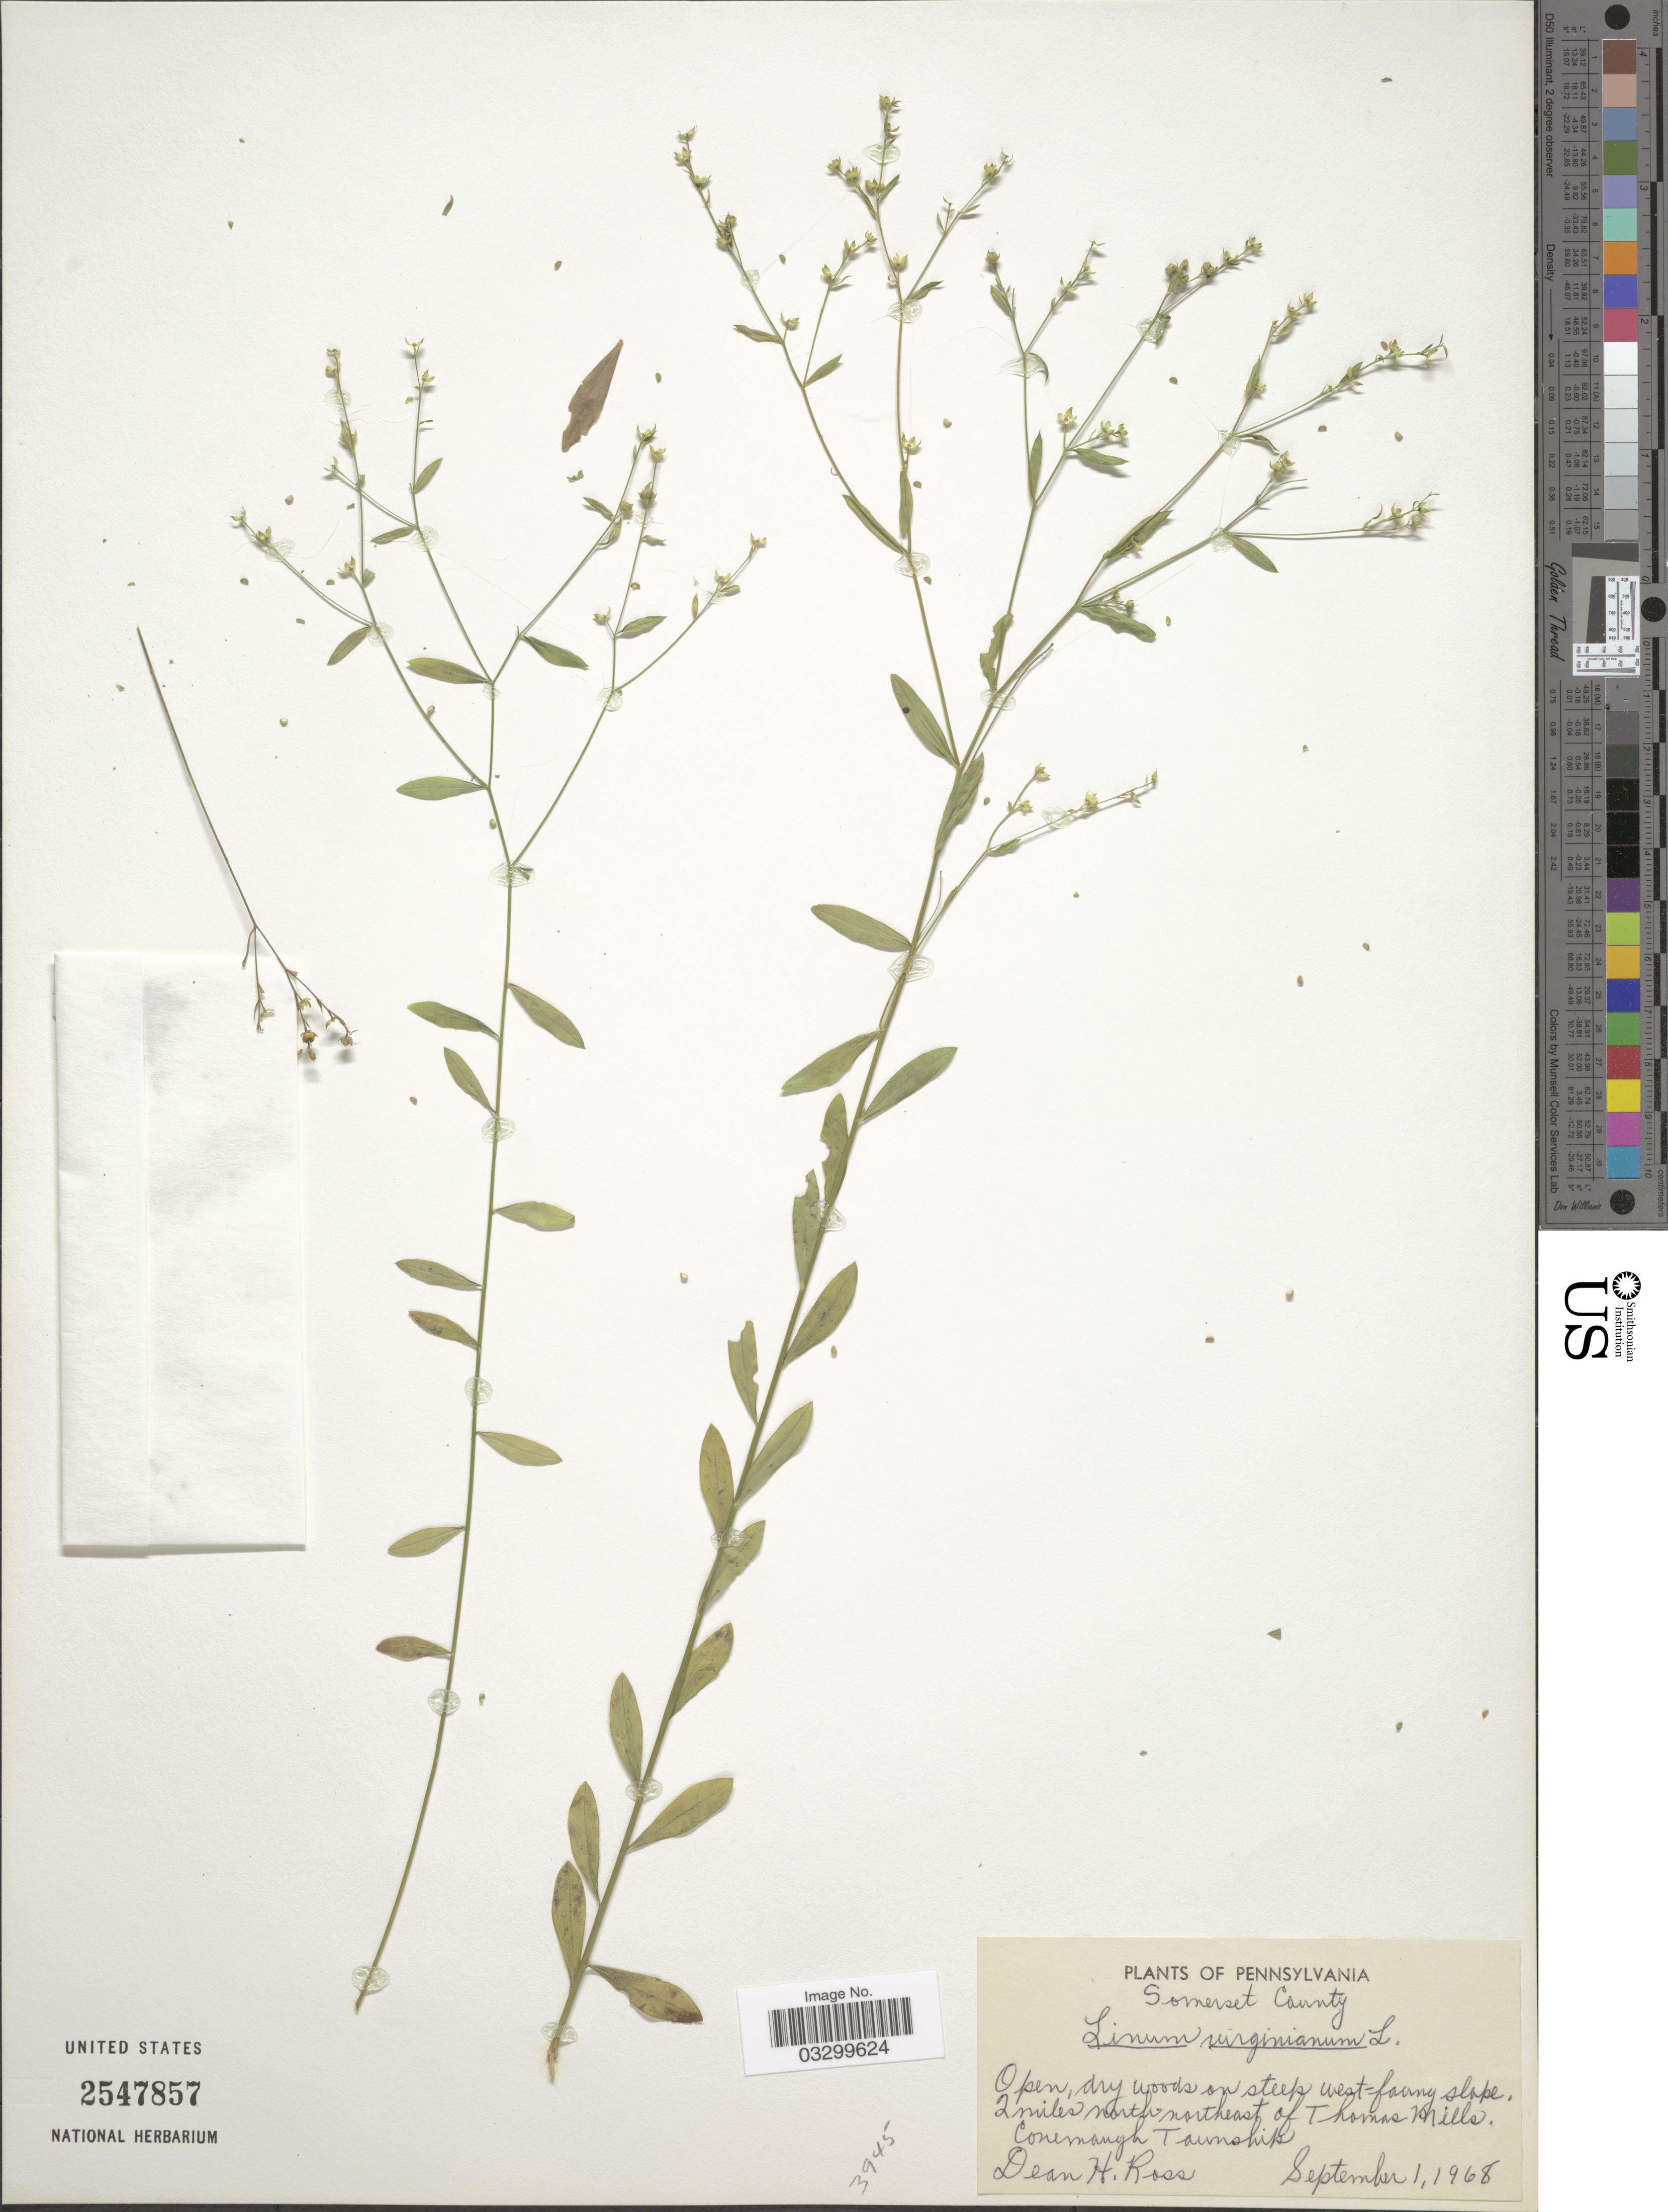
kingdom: Plantae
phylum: Tracheophyta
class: Magnoliopsida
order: Malpighiales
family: Linaceae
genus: Linum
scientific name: Linum virginianum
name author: L.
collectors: D. Ross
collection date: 1968-09-01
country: United States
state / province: Pennsylvania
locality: Somerset County, Open dry woods on steep west-facing slope, 2 miles north northeast of Thomas Mills. Conemaugh Township.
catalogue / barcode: US 2547857